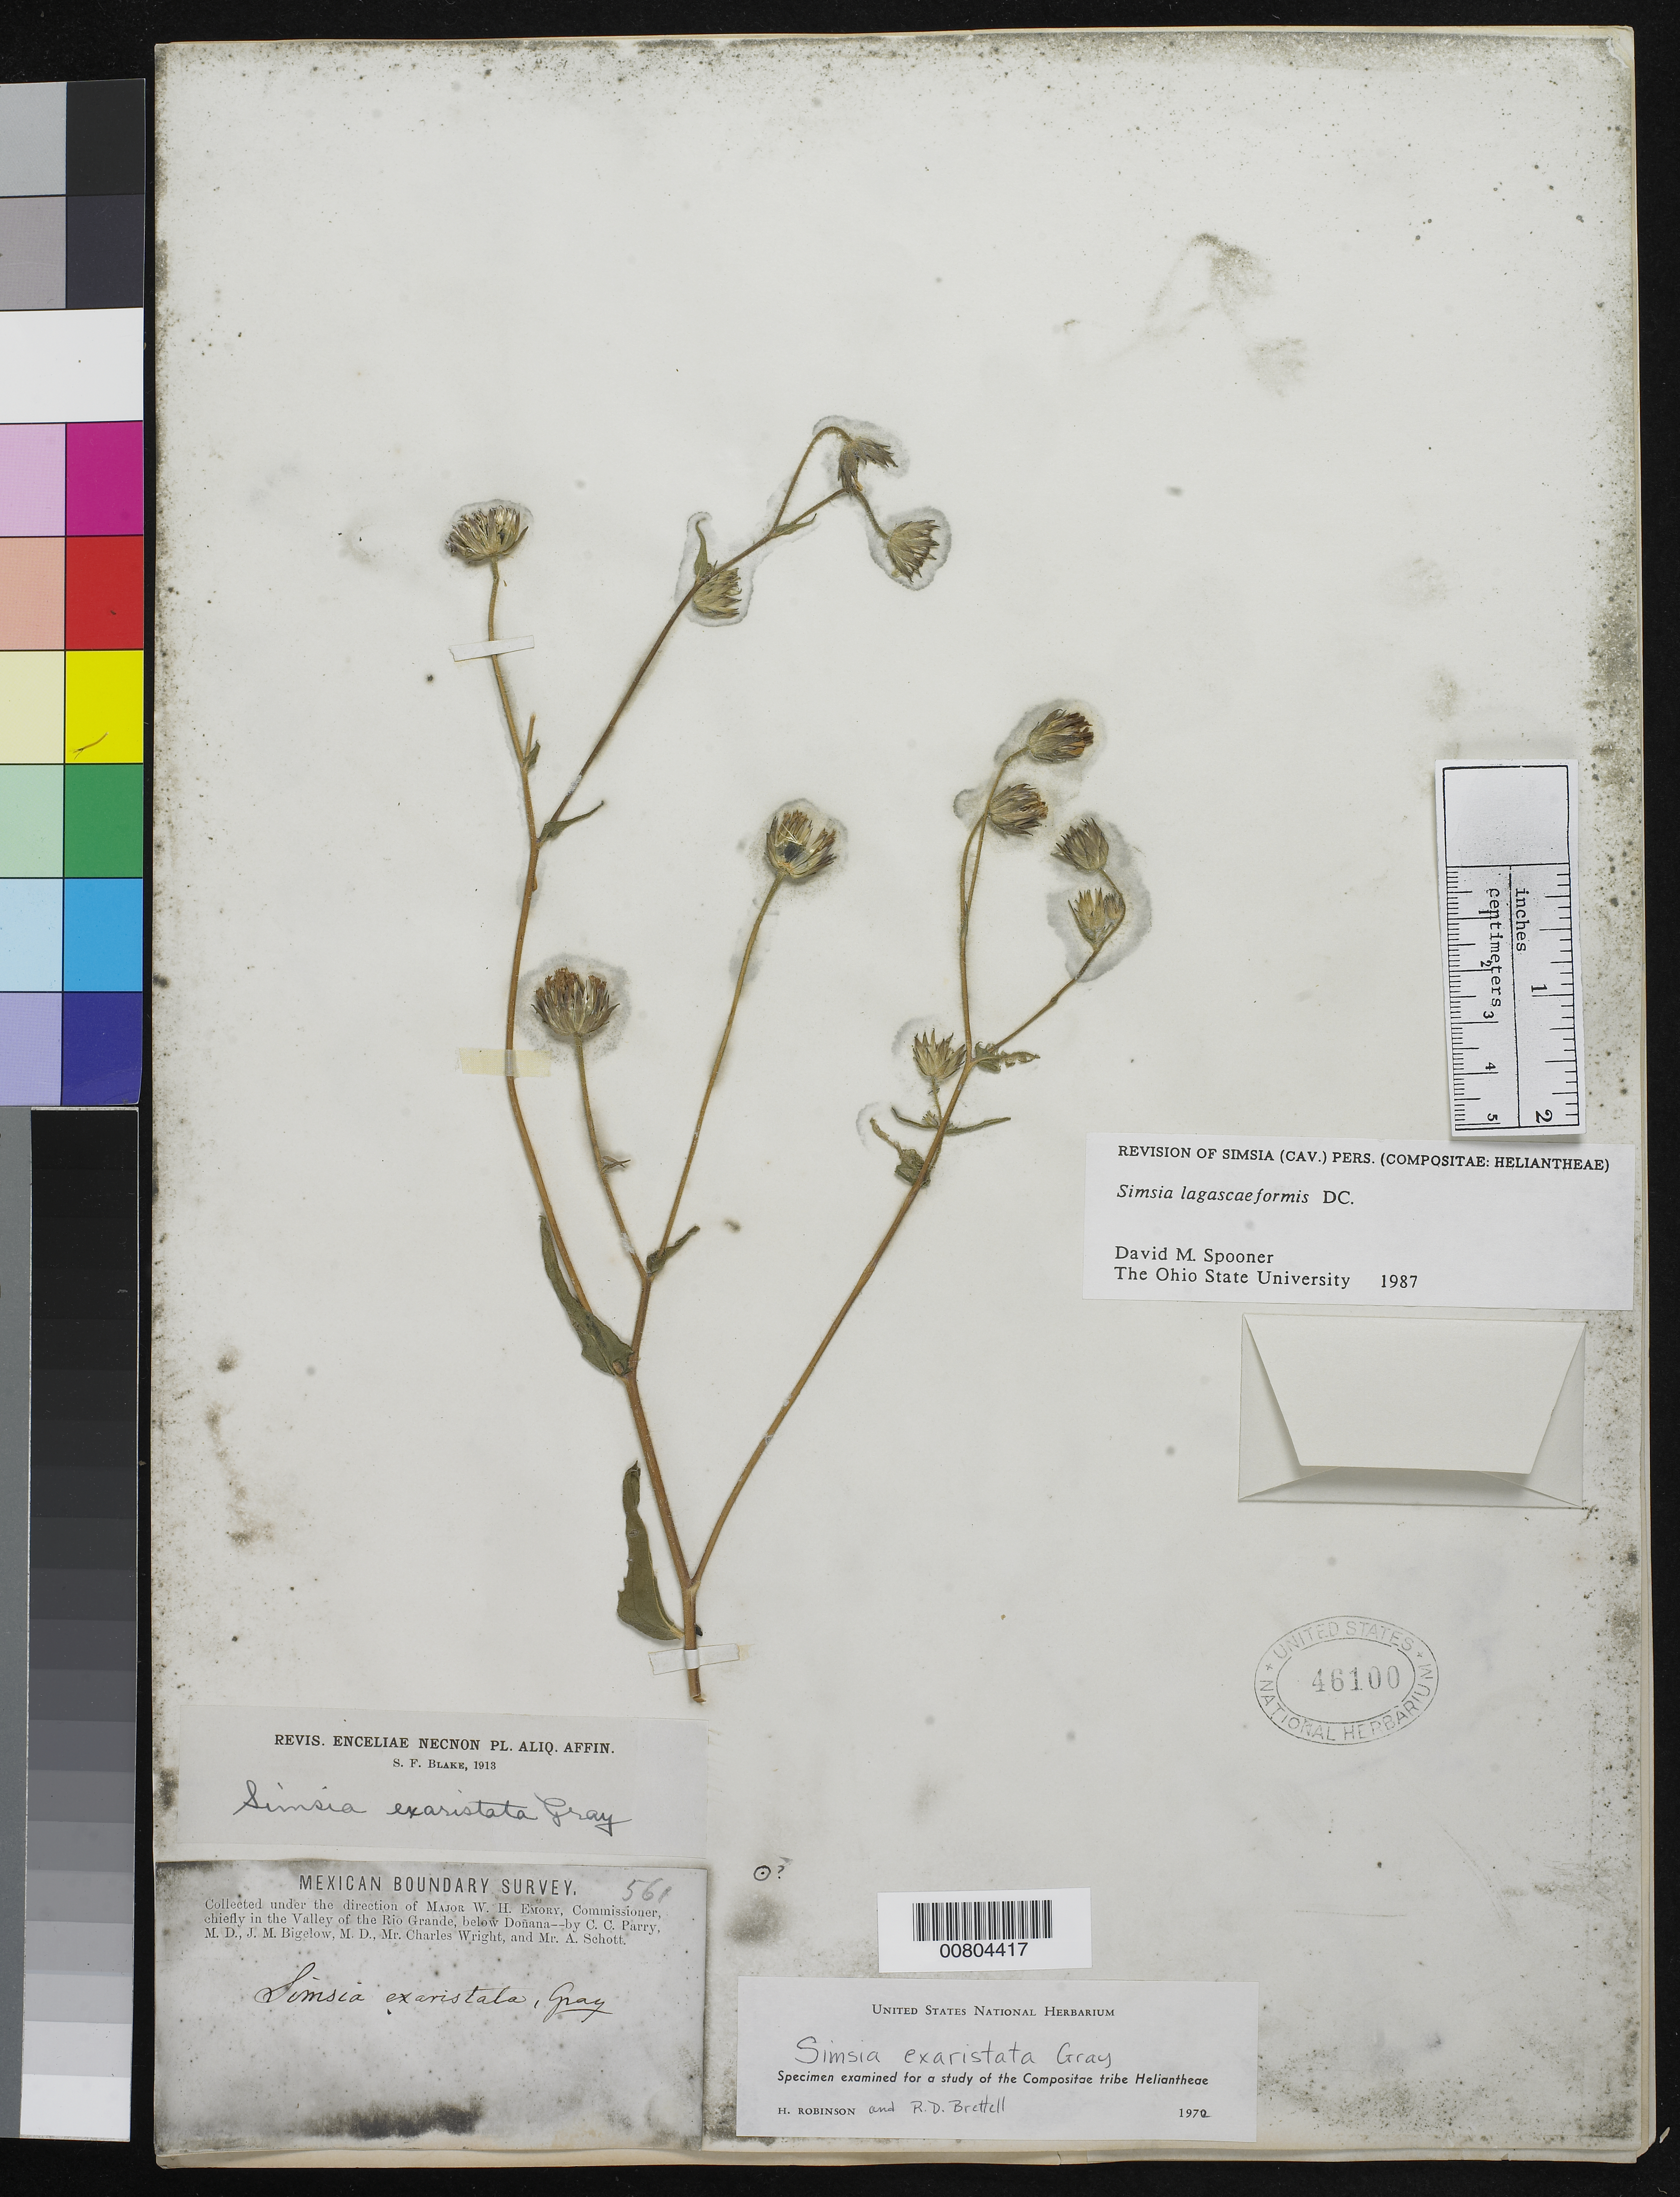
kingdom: Plantae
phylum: Tracheophyta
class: Magnoliopsida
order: Asterales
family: Asteraceae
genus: Simsia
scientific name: Simsia lagasceiformis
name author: DC.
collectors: C. C. Parry, J. M. Bigelow, C. Wright & A. C. V. Schott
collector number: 561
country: United States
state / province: New Mexico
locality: Valley of the Rio Grande, below Doñana, New Mexico.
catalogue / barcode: US 46100